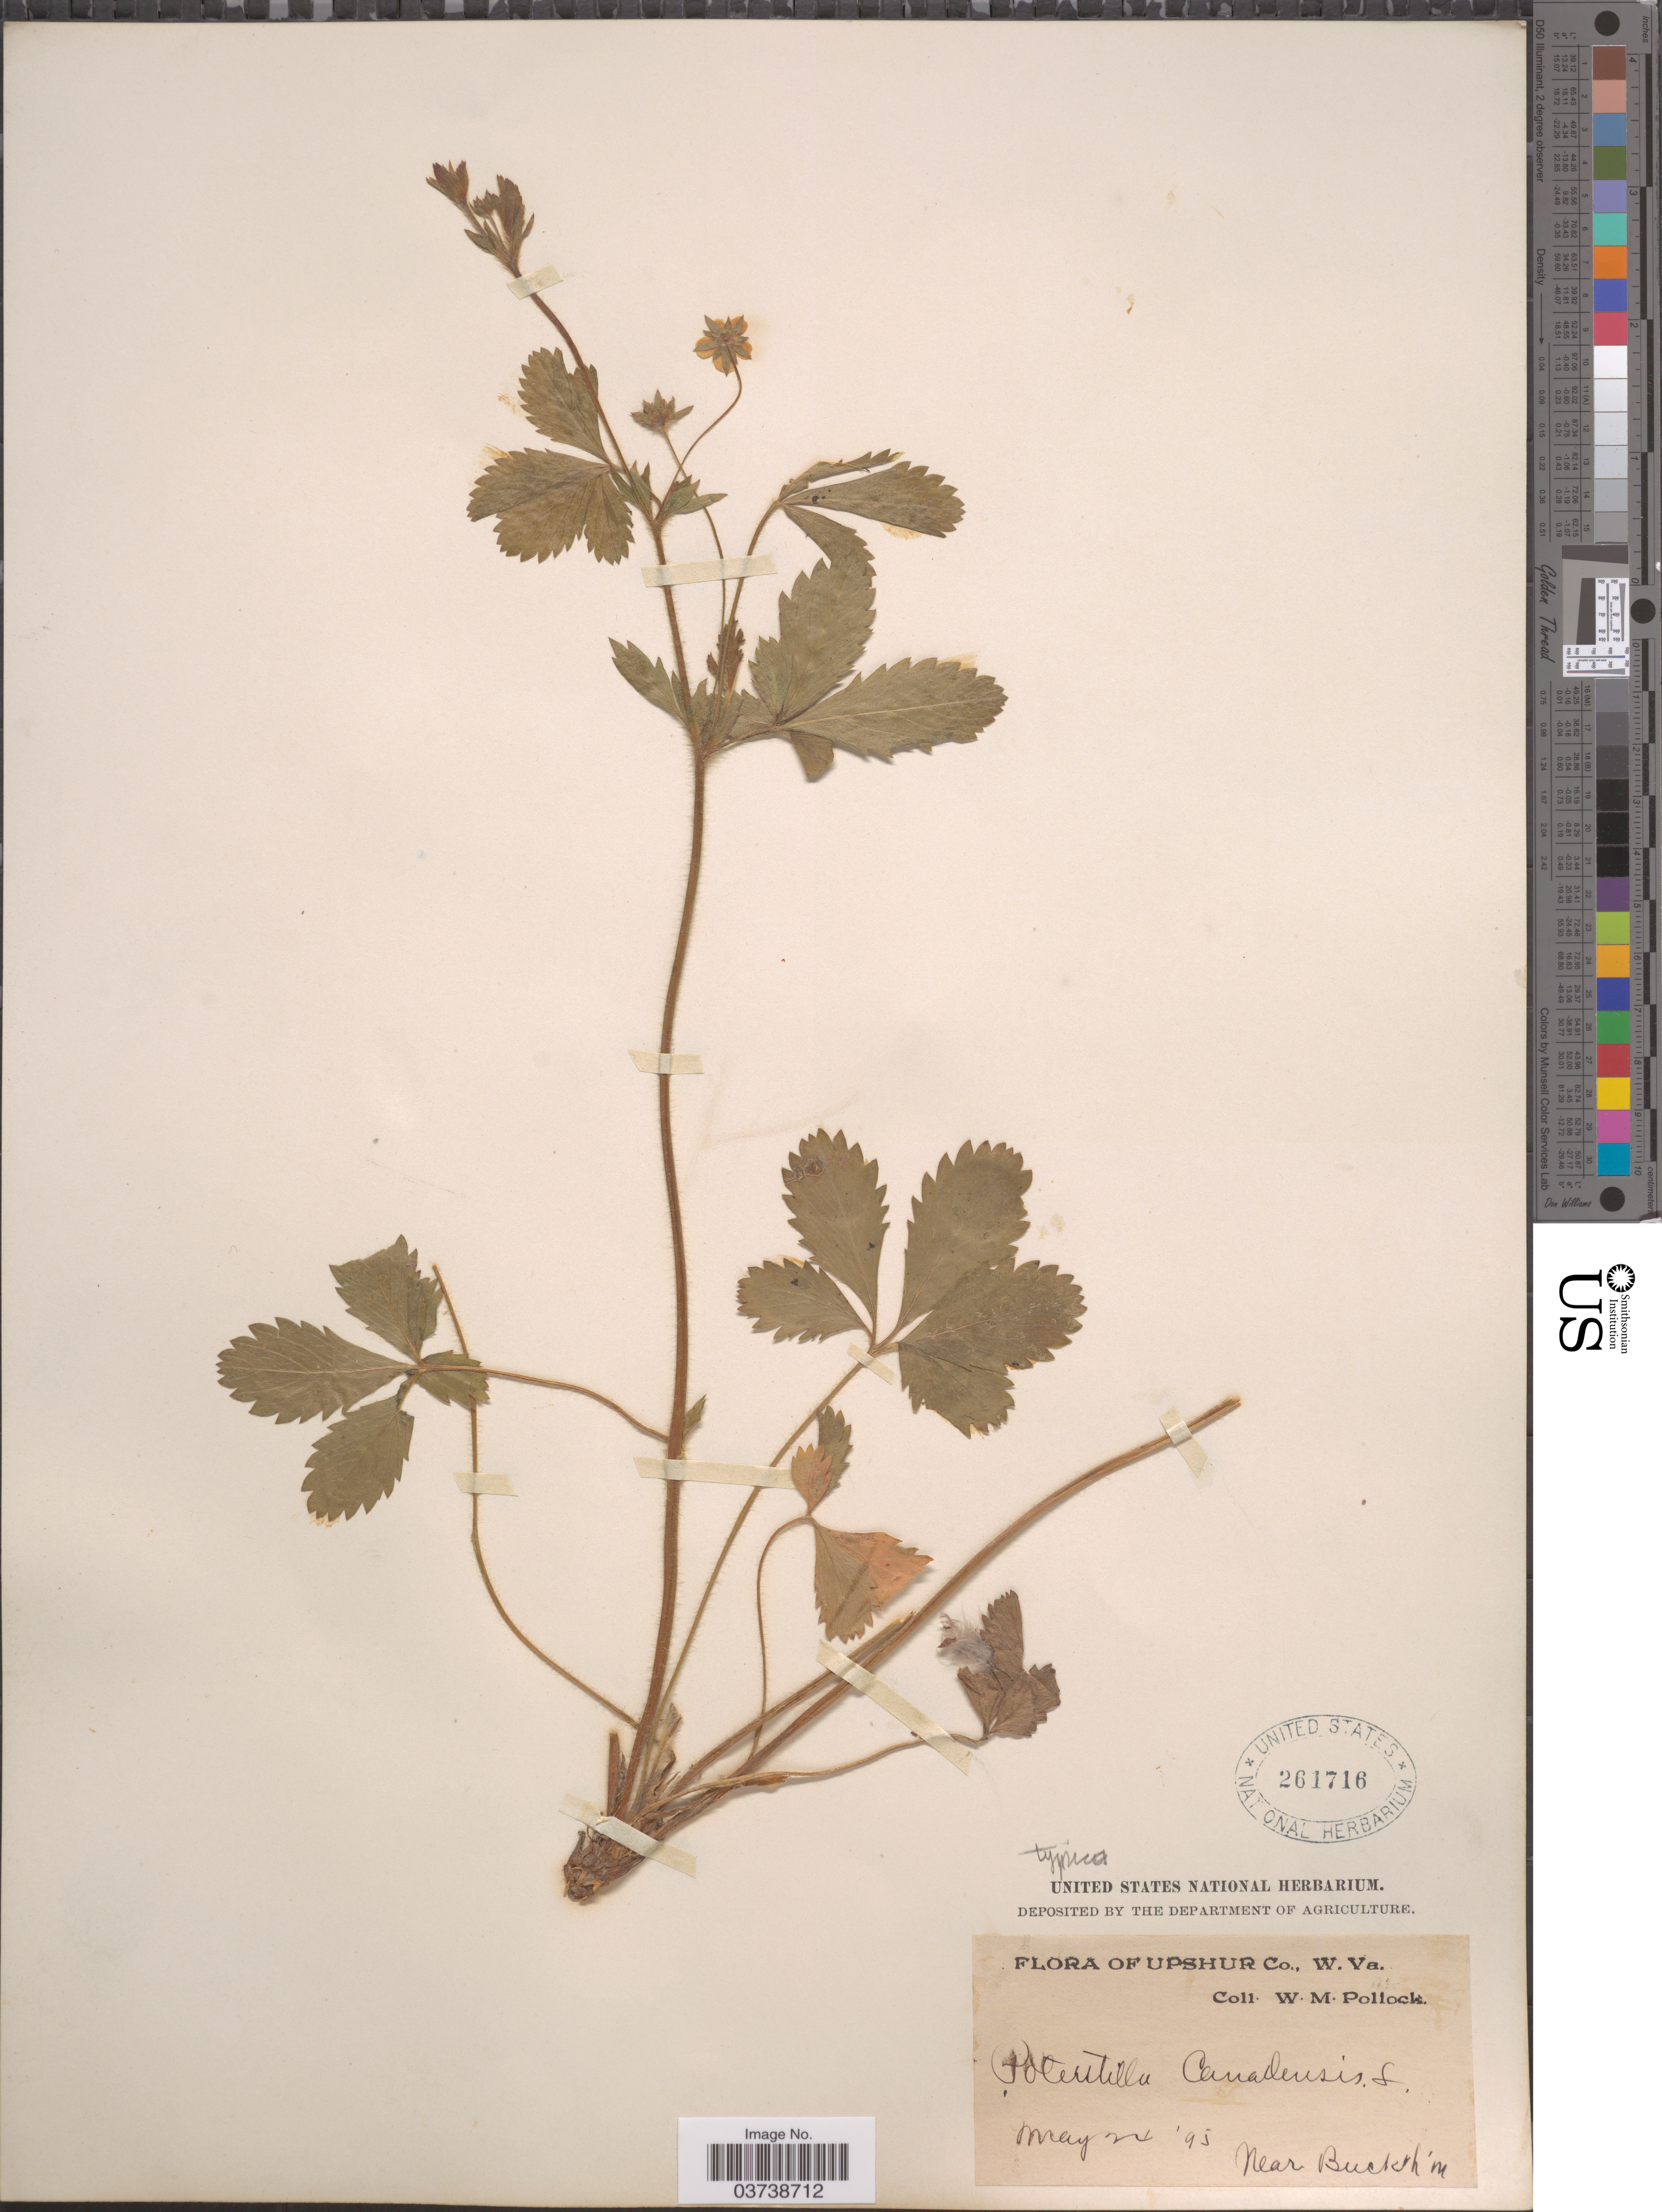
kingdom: Plantae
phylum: Tracheophyta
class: Magnoliopsida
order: Rosales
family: Rosaceae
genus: Potentilla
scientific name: Potentilla canadensis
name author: L.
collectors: W. M. Pollock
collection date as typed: Transcribed d/m/y: 24/5/95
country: United States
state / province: West Virginia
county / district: Upshur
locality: Near Buckh'm.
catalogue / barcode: US 261716